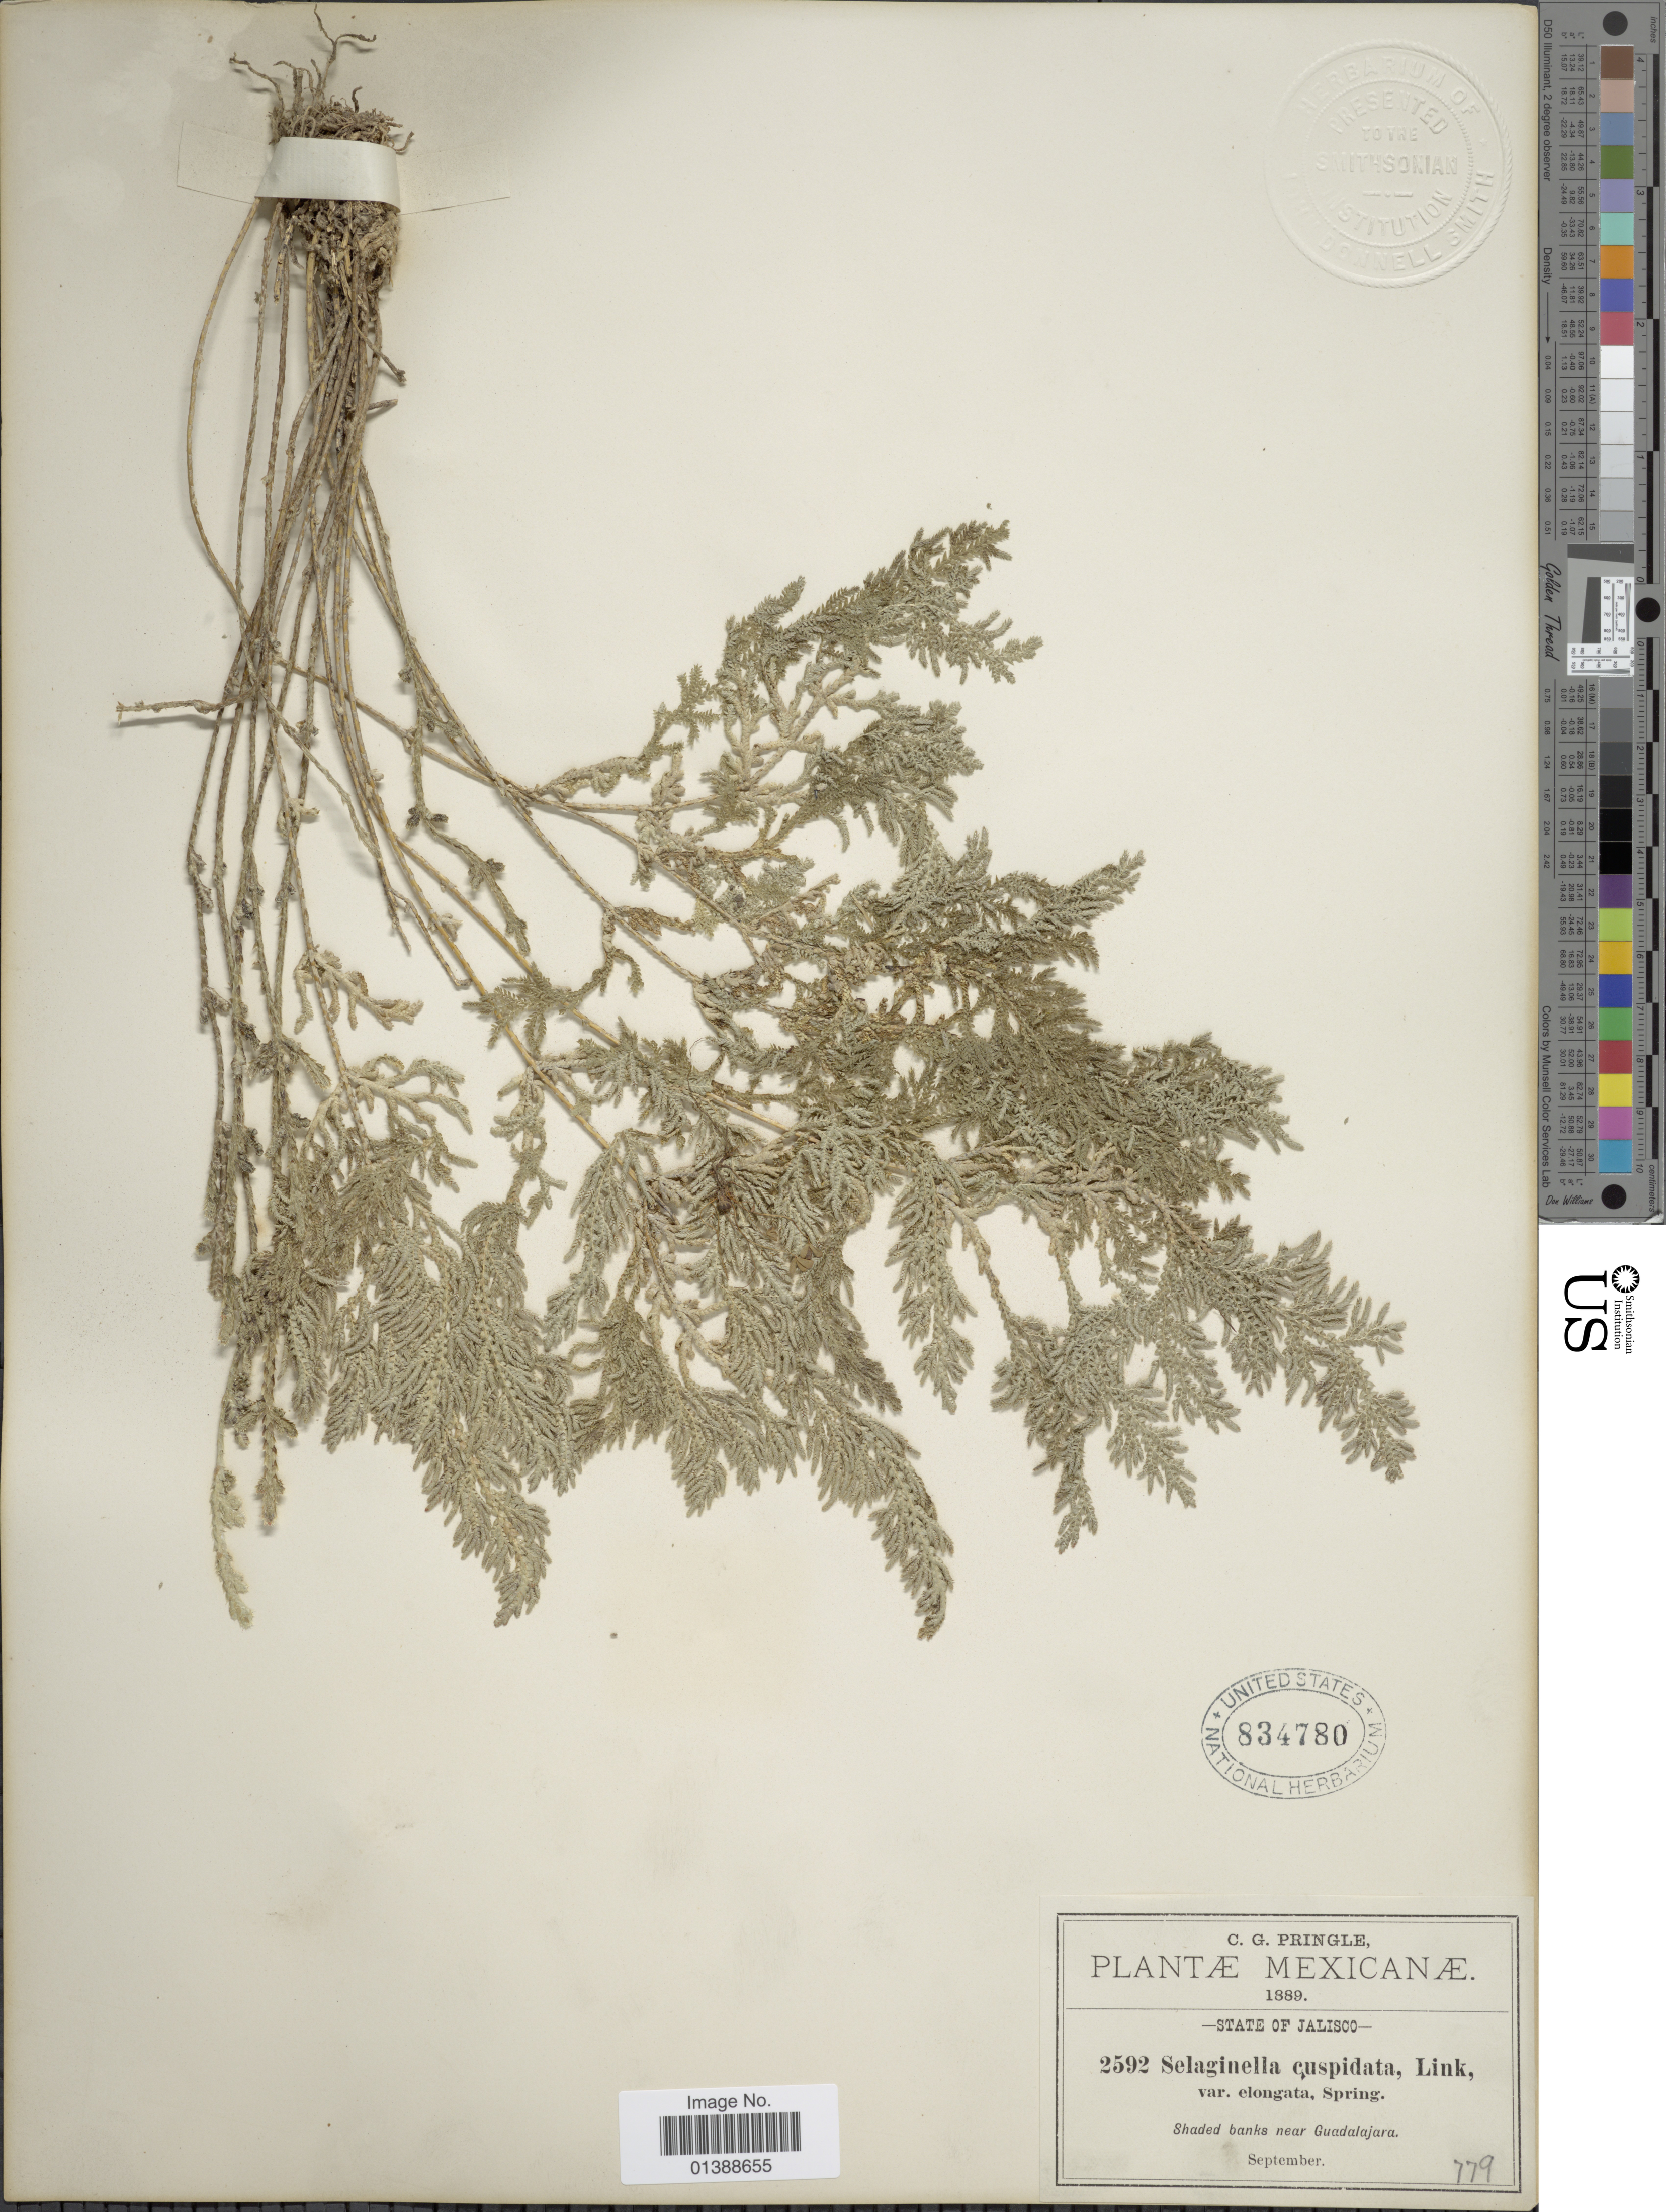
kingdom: Plantae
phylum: Tracheophyta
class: Lycopodiopsida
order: Selaginellales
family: Selaginellaceae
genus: Selaginella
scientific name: Selaginella pallescens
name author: (C. Presl) Spring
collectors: C. G. Pringle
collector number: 2592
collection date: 1889-09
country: Mexico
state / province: Jalisco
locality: Shaded banks near Guadalajara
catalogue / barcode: US 834780